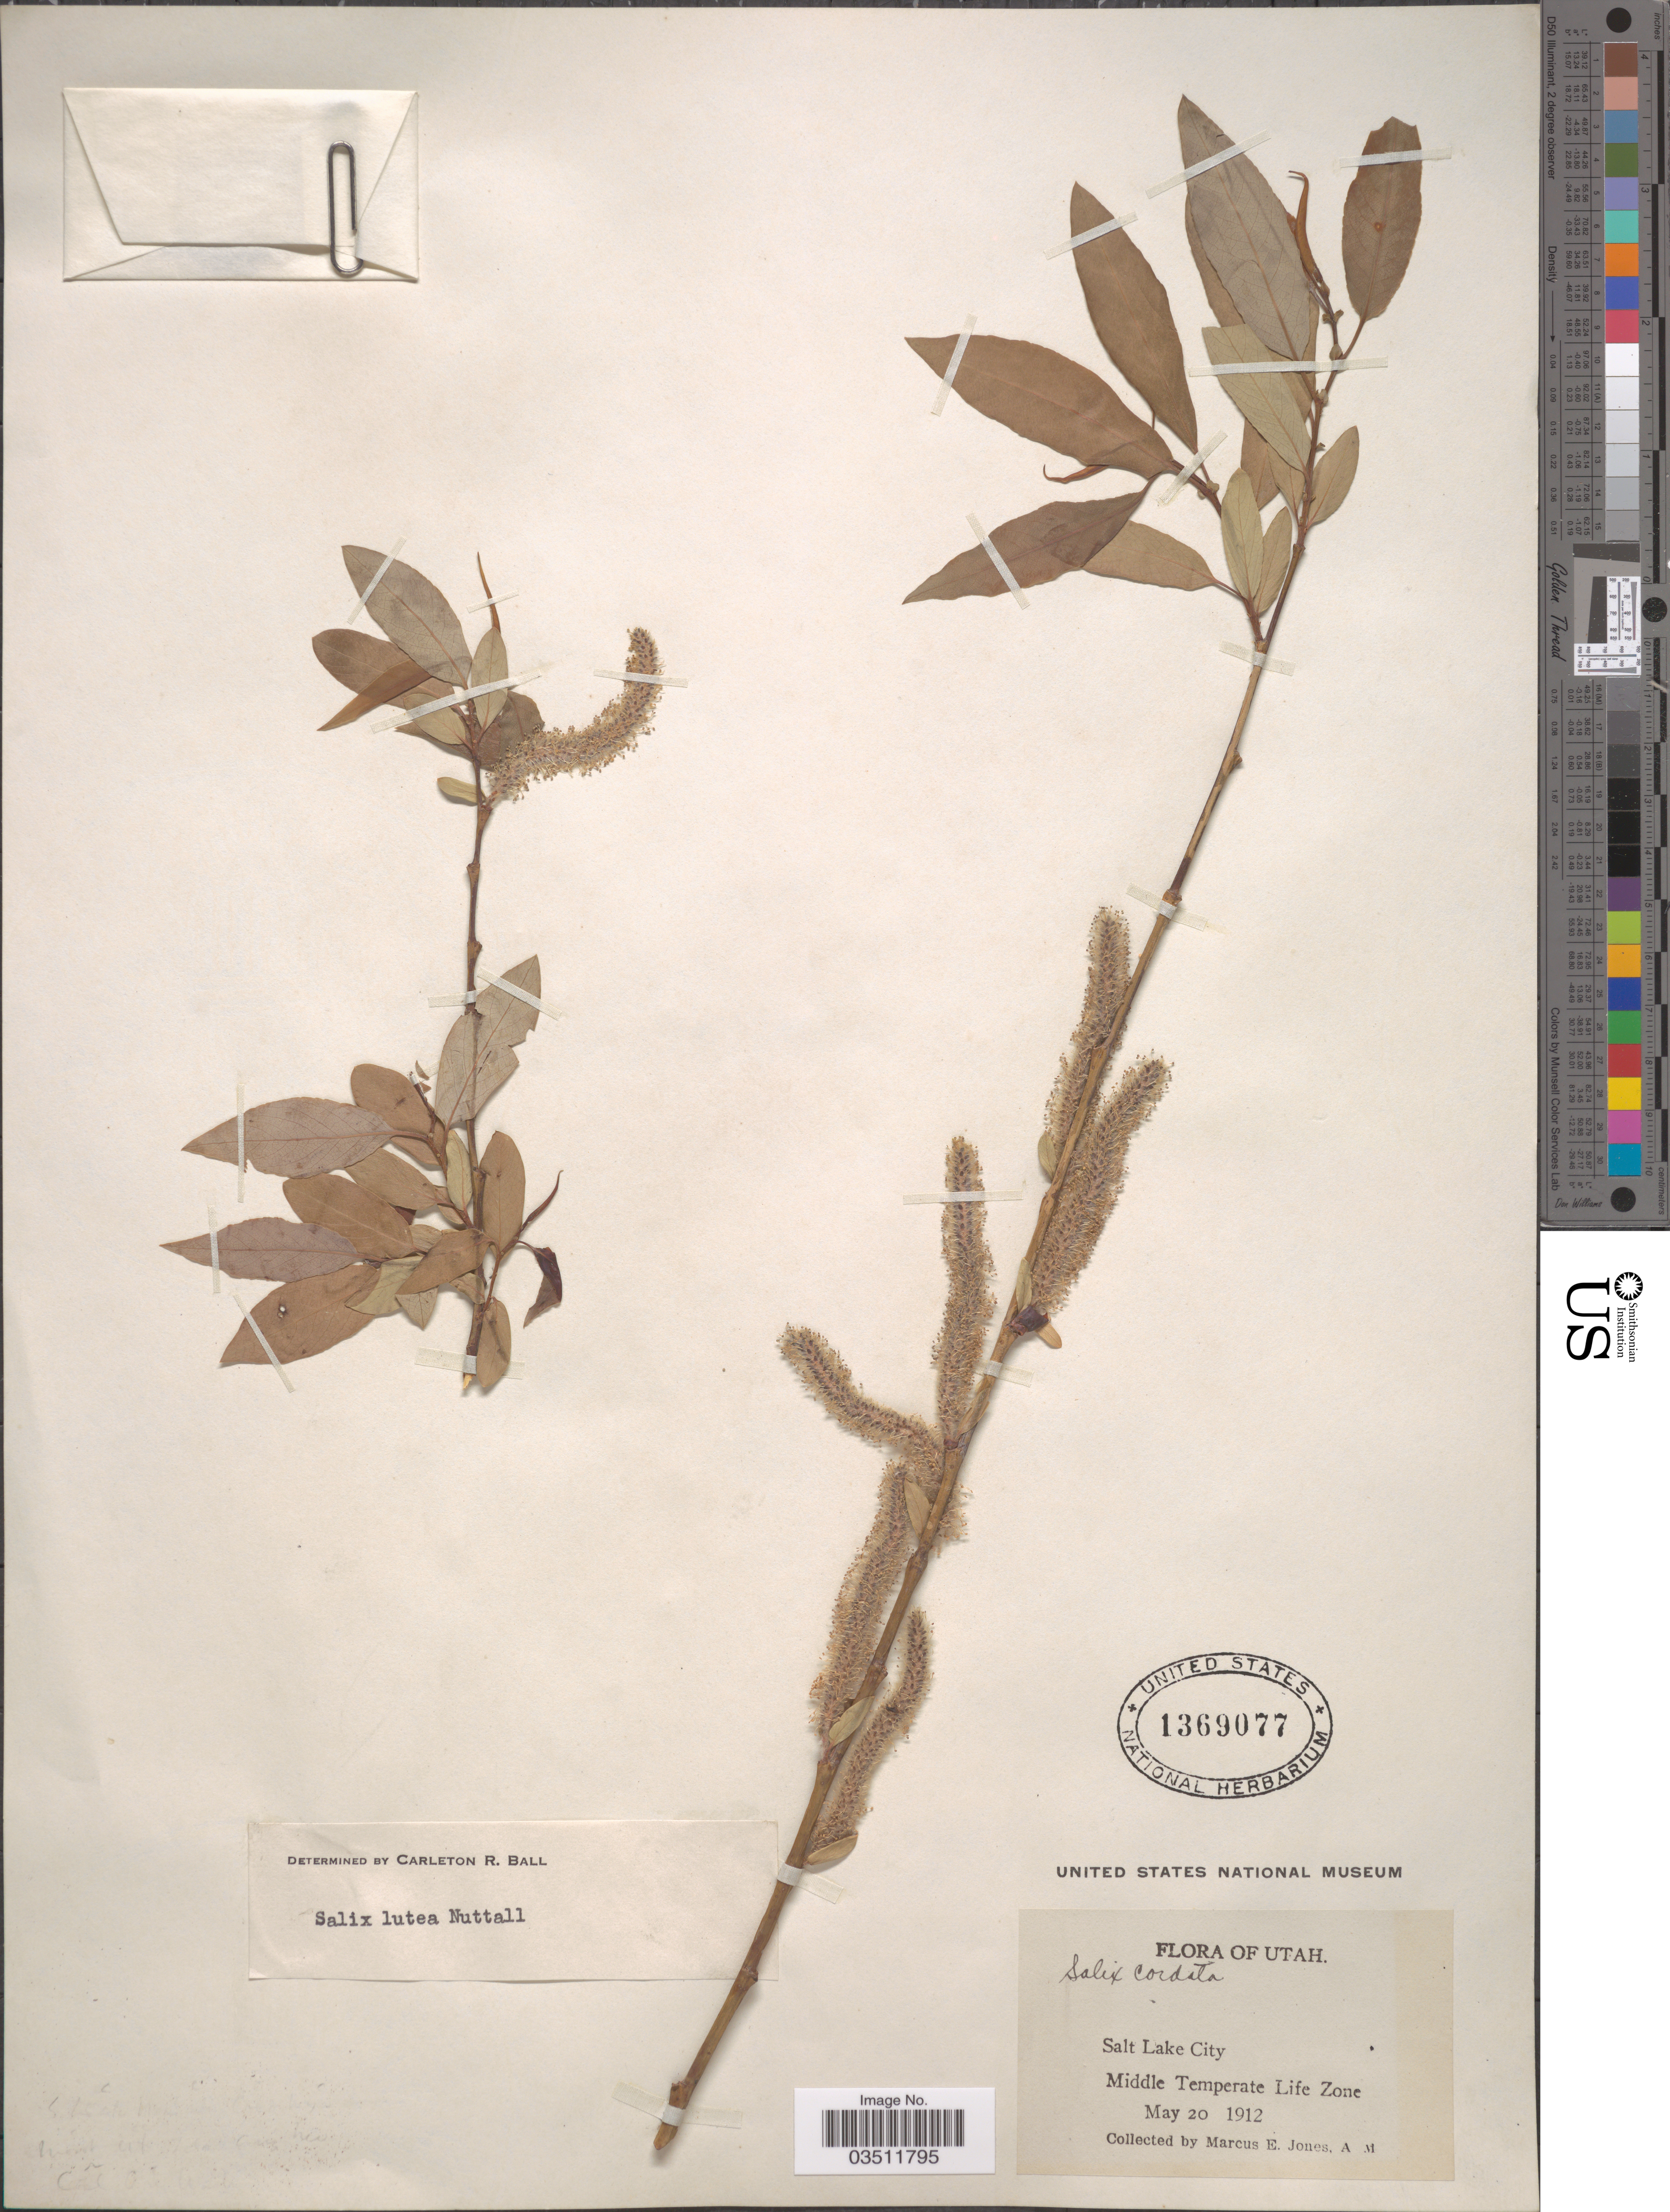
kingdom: Plantae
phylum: Tracheophyta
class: Magnoliopsida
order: Malpighiales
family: Salicaceae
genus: Salix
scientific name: Salix lutea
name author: Nutt.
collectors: M. E. Jones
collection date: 1912-05-20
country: United States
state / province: Utah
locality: Salt Lake City. Middle Temperate Life Zone.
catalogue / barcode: US 1369077